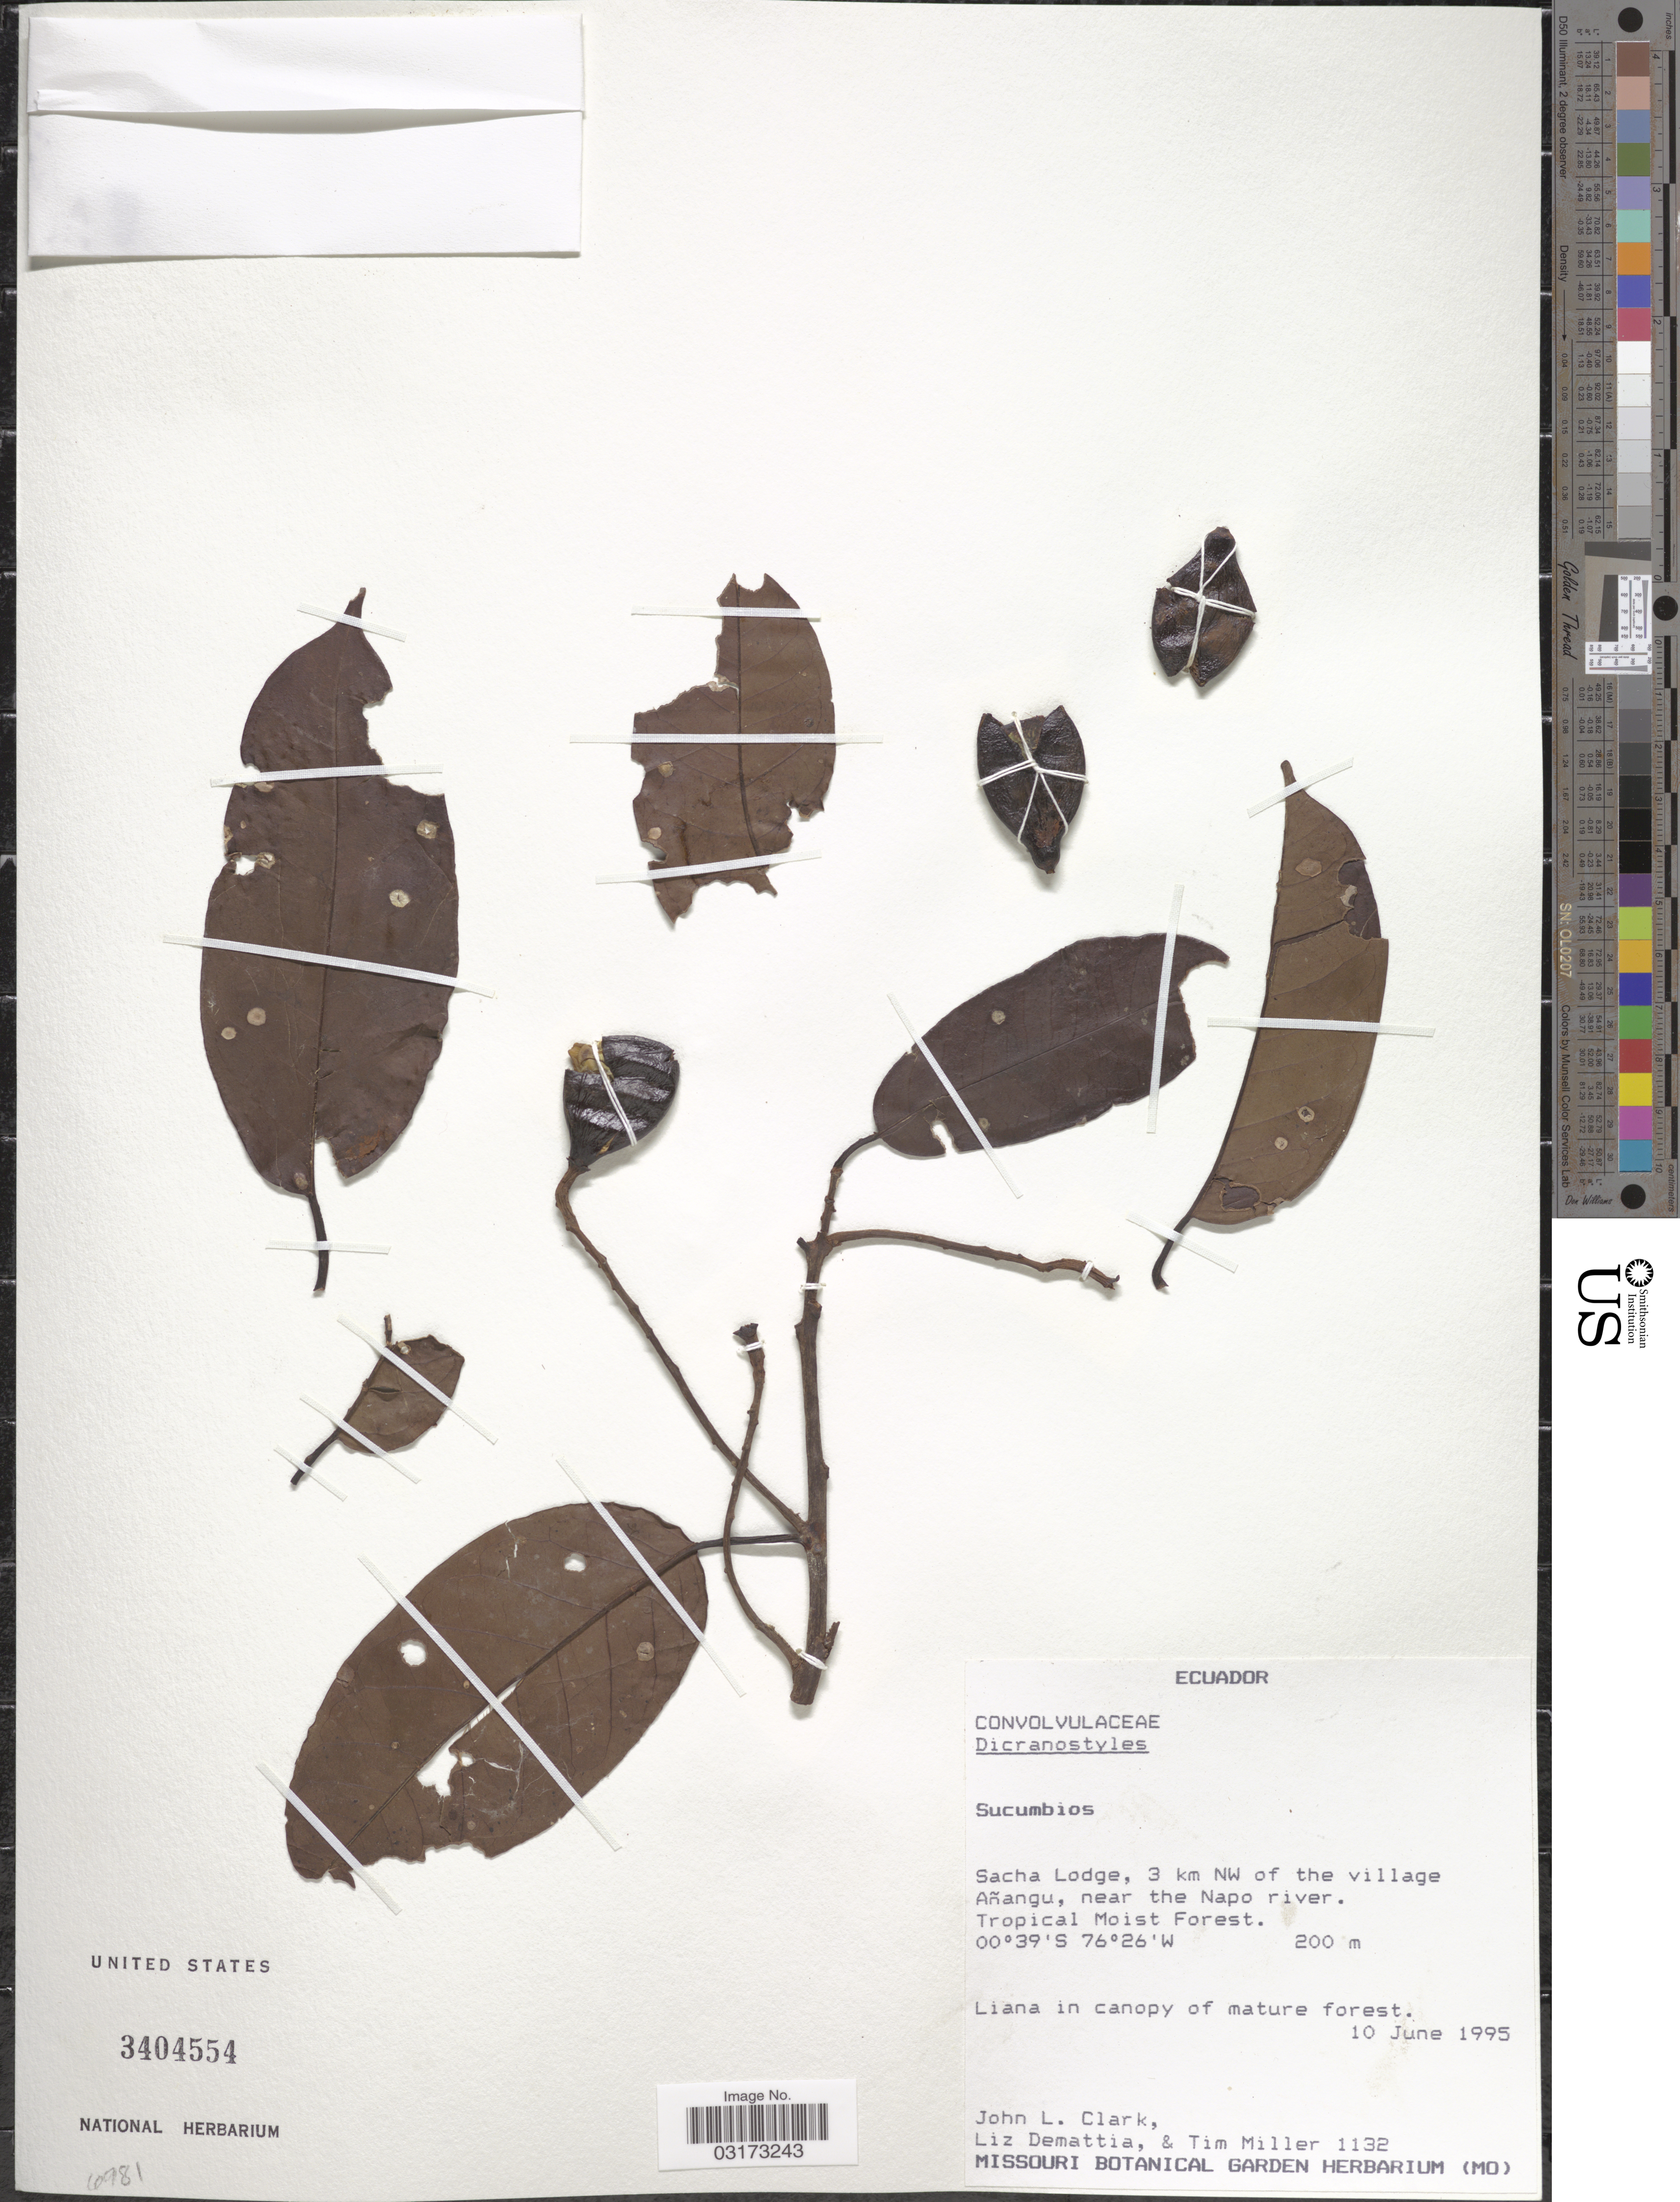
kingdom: Plantae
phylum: Tracheophyta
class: Magnoliopsida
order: Solanales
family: Convolvulaceae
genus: Dicranostyles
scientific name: Dicranostyles sp.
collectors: J. L. Clark, L. Demattia & T. Miller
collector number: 1132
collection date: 1995-06-10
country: Ecuador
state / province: Sucumbíos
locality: Sacha Lodge, 3 km NNW of the village Añangu, near the Napo river.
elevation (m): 200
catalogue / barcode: US 3404554